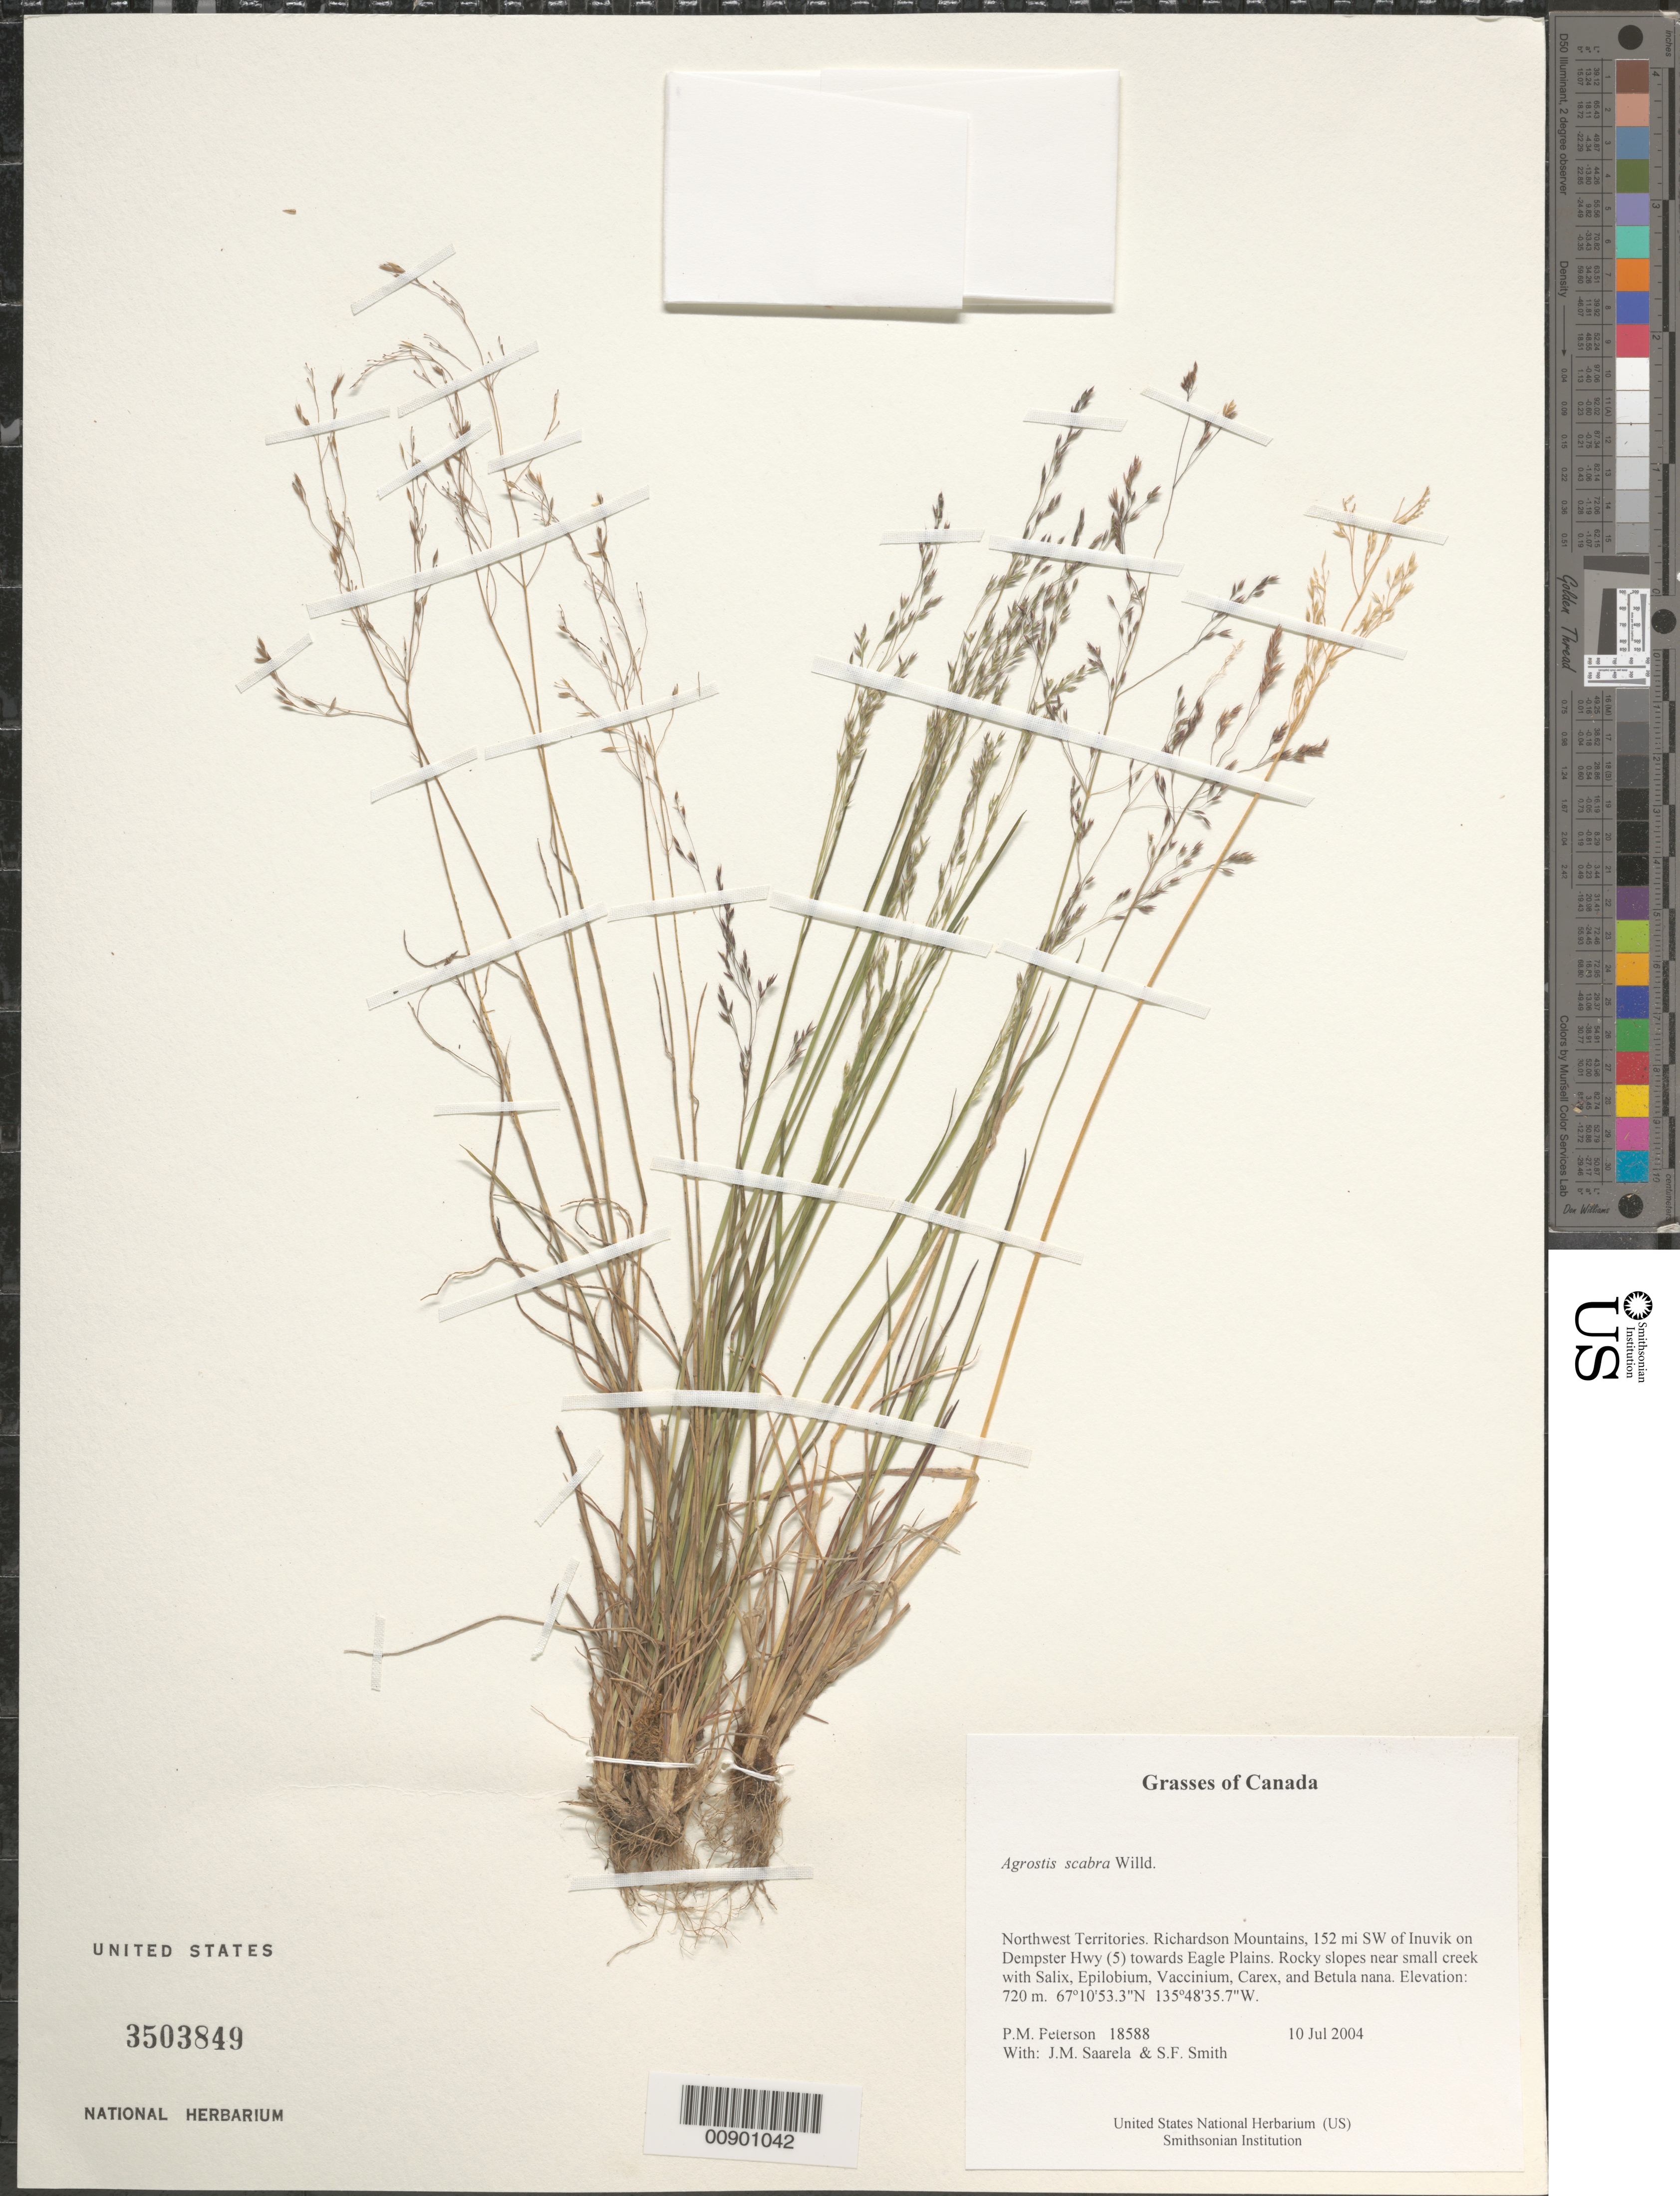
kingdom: Plantae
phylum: Tracheophyta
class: Liliopsida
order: Poales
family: Poaceae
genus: Agrostis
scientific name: Agrostis scabra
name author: Willd.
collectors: P. M. Peterson, J. Saarela & S.F. Smith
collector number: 18588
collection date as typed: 10 Jul 2004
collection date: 2004-07-10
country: Canada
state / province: Northwest Territories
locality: Richardson Mountains, 152 mi SW of Inuvik on Dempster Hwy (5) towards Eagle Plains. Rocky slopes near small creek with Salix, Epilobium, Vaccinium, Carex, and Betula nana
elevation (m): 720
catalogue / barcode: US 3503849